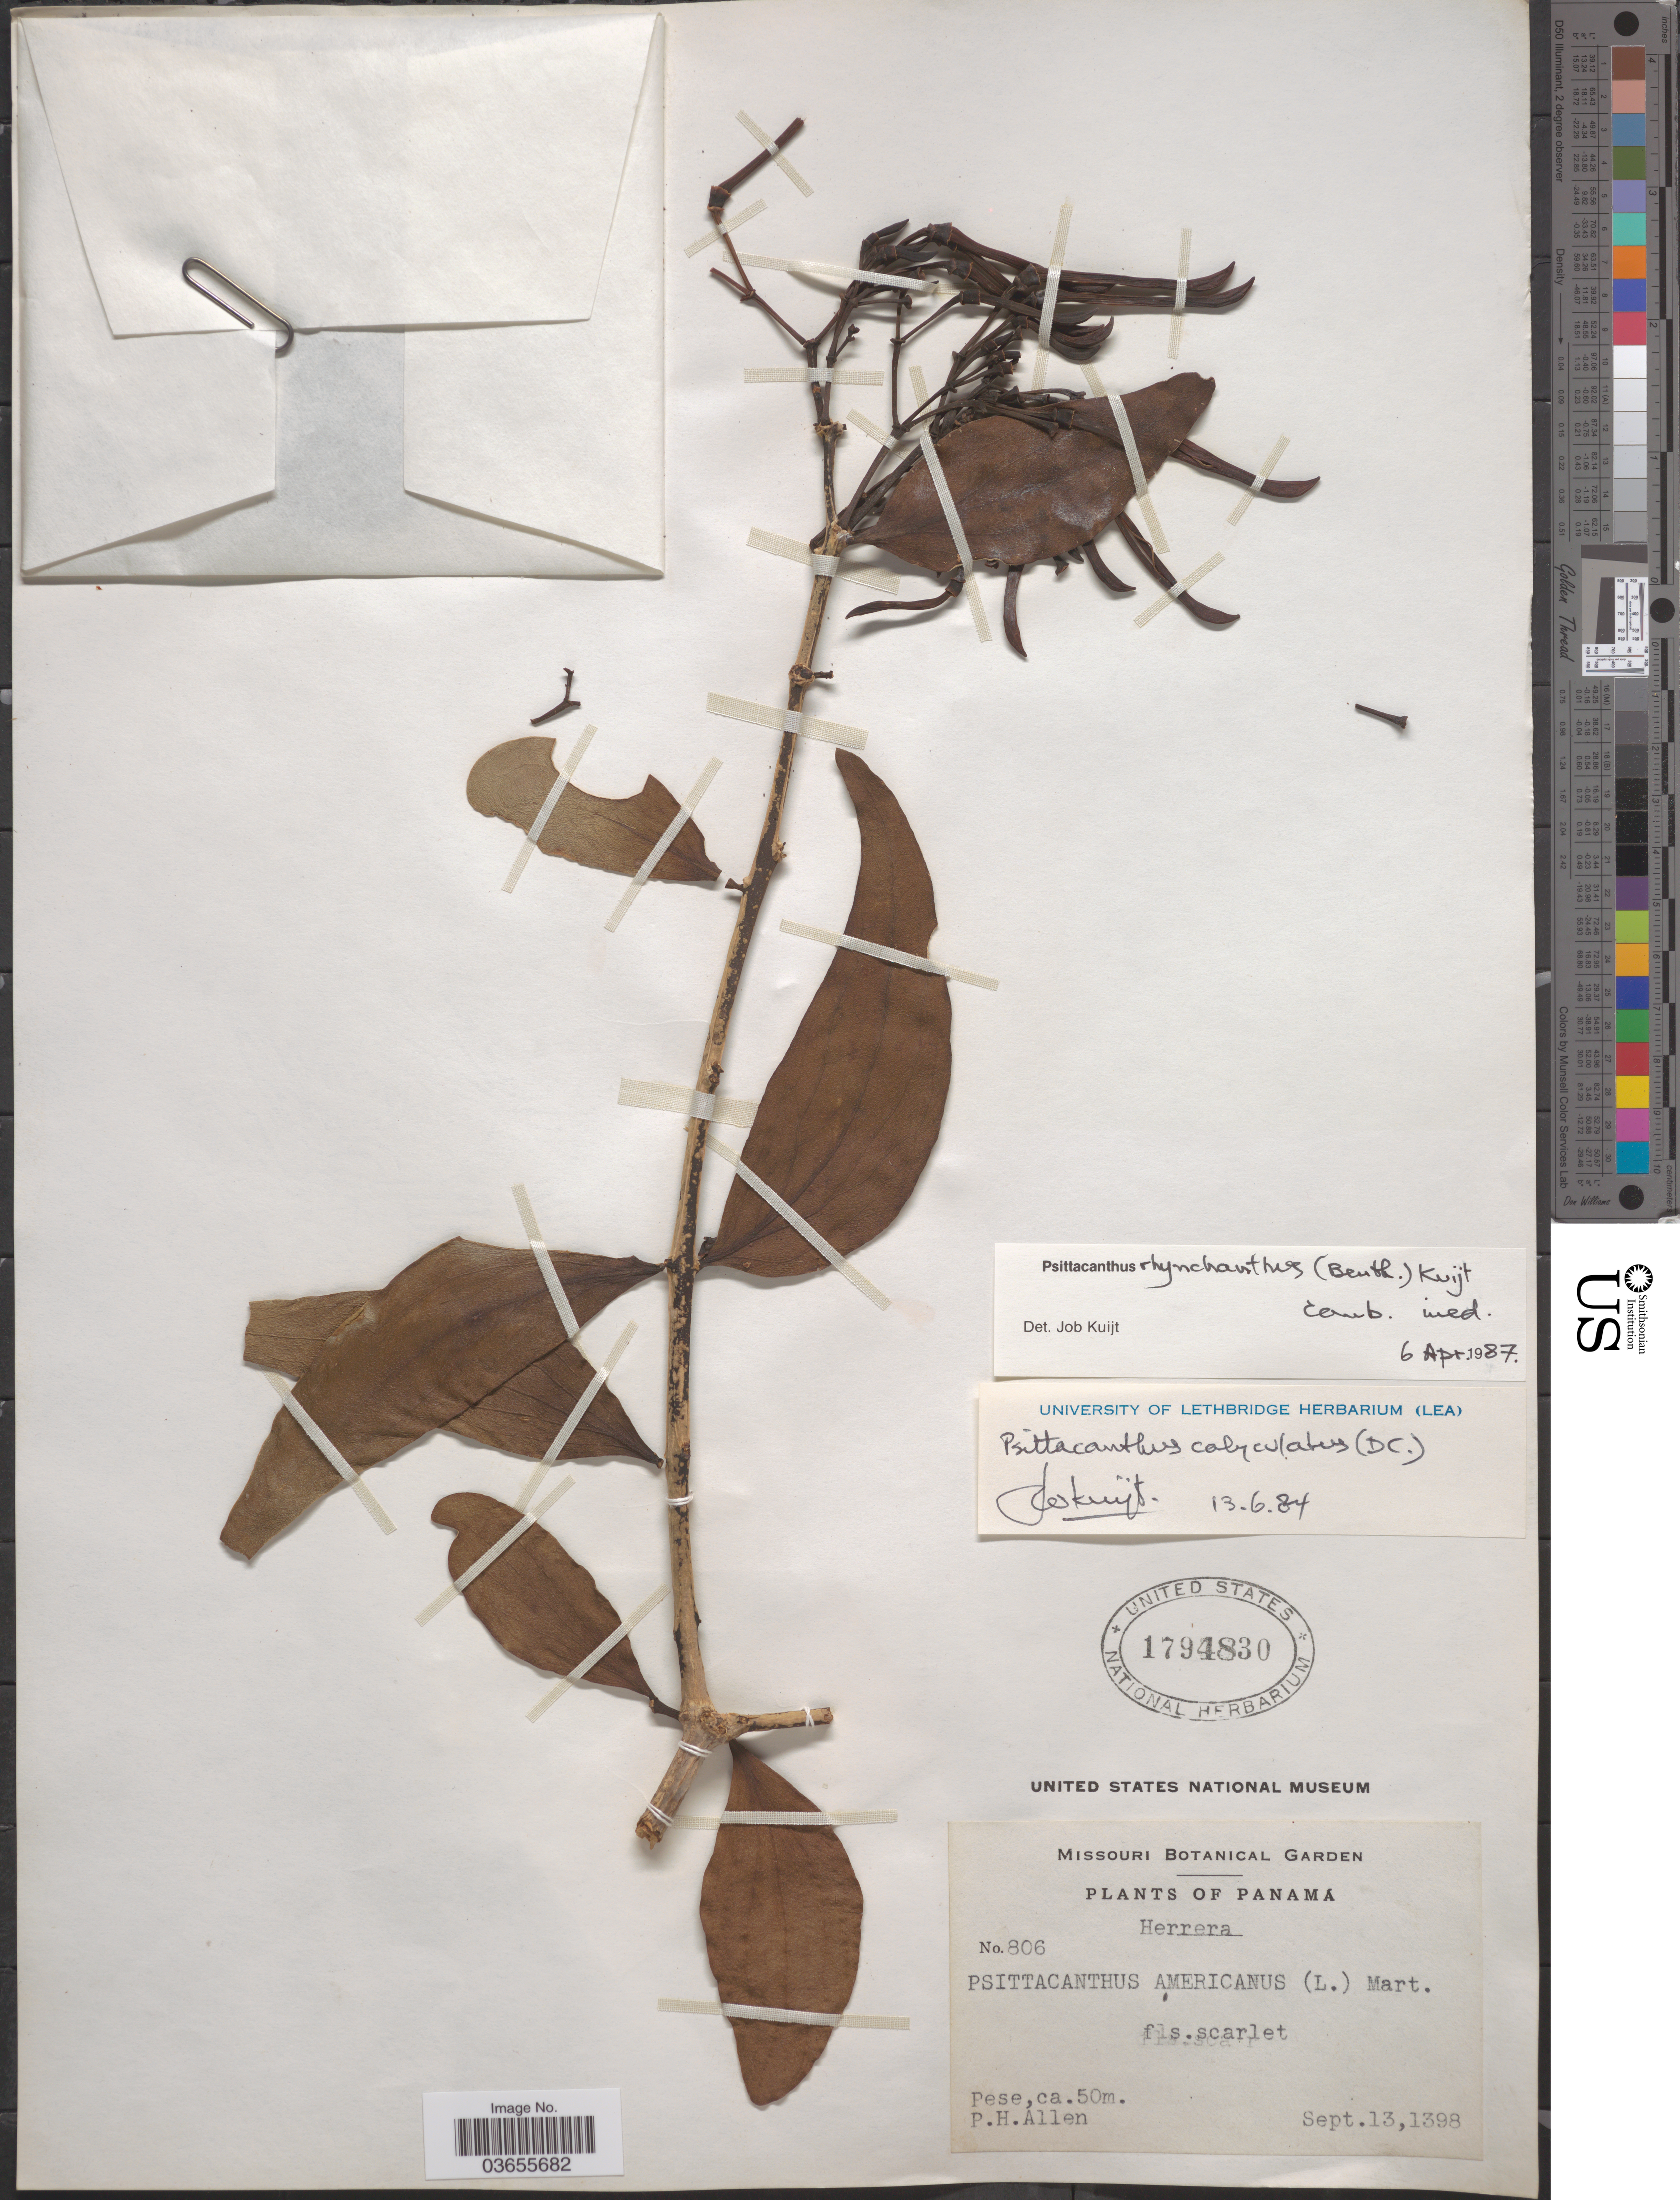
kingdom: Plantae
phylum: Tracheophyta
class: Magnoliopsida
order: Santalales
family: Loranthaceae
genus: Psittacanthus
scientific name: Psittacanthus rhynchanthus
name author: (Benth.) Kuijt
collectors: P. H. Allen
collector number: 806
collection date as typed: Transcribed d/m/y: 13/9/1398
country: Panama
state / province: Herrera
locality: Pese.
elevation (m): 50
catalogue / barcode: US 1794830